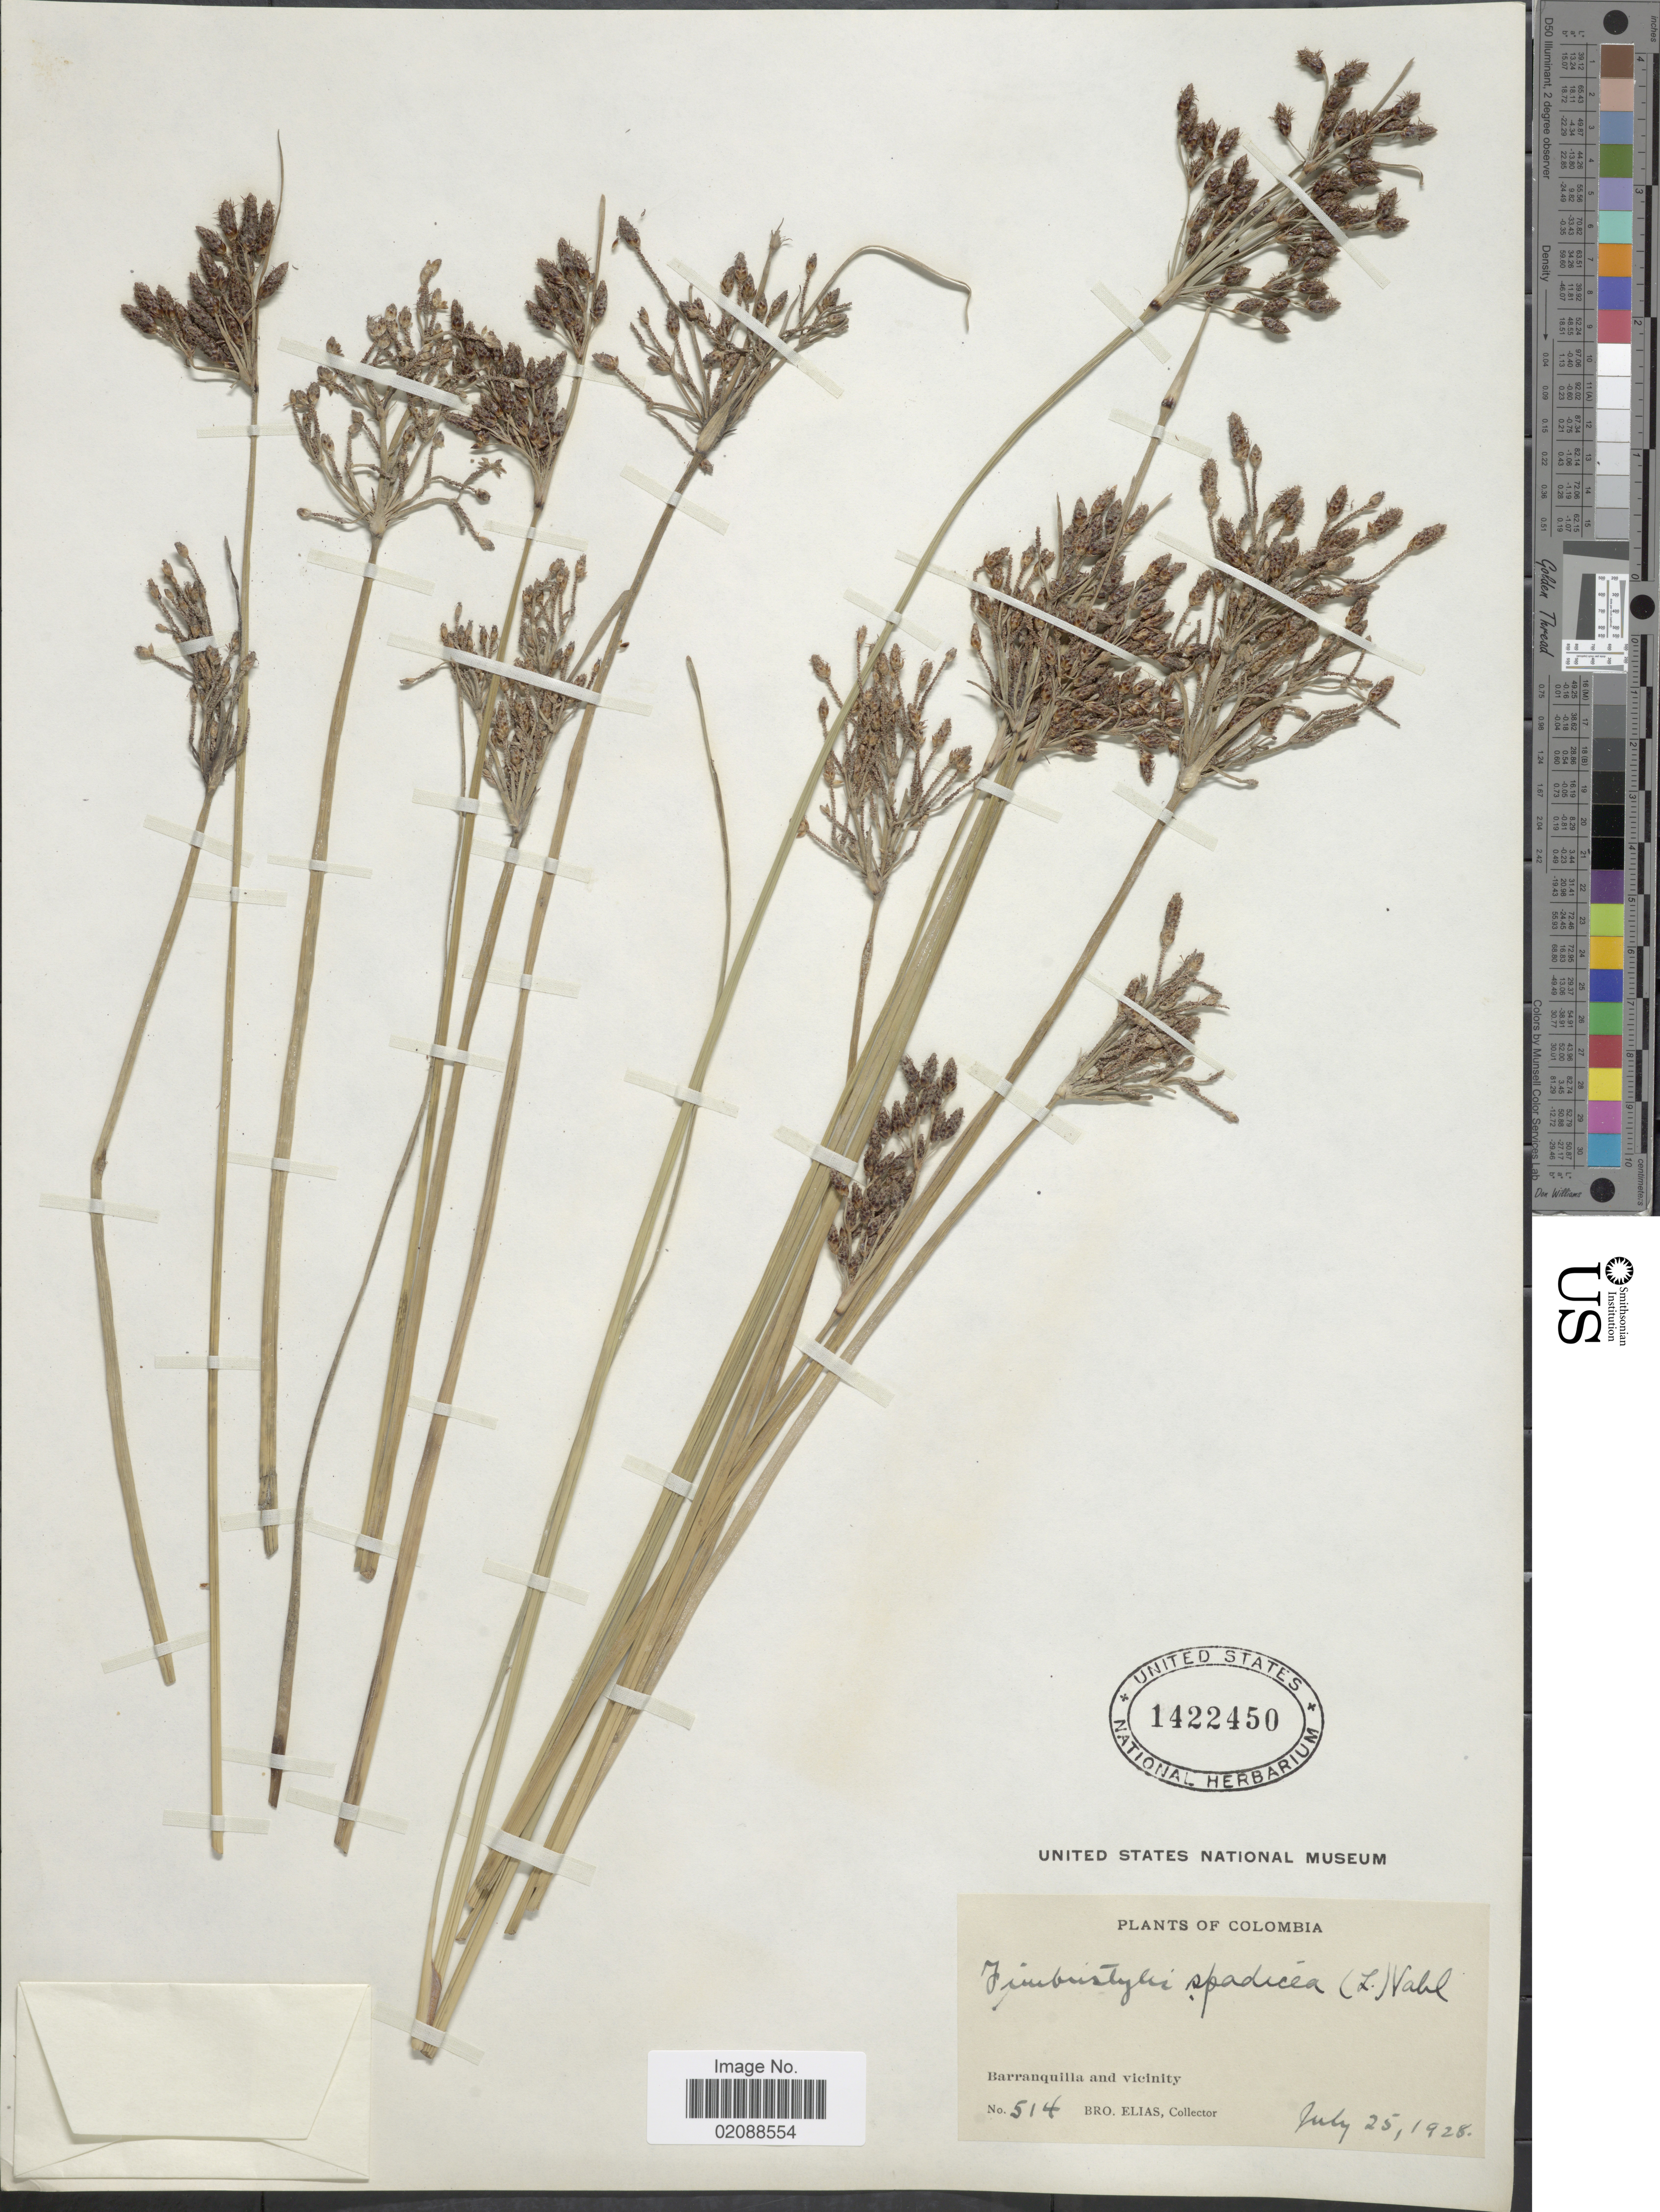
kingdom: Plantae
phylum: Tracheophyta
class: Liliopsida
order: Poales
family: Cyperaceae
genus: Fimbristylis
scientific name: Fimbristylis spadicea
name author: (L.) Vahl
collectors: Bro. Elias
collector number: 514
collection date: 1928-07-25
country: Colombia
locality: Barranquilla and vicinity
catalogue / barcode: US 1422450